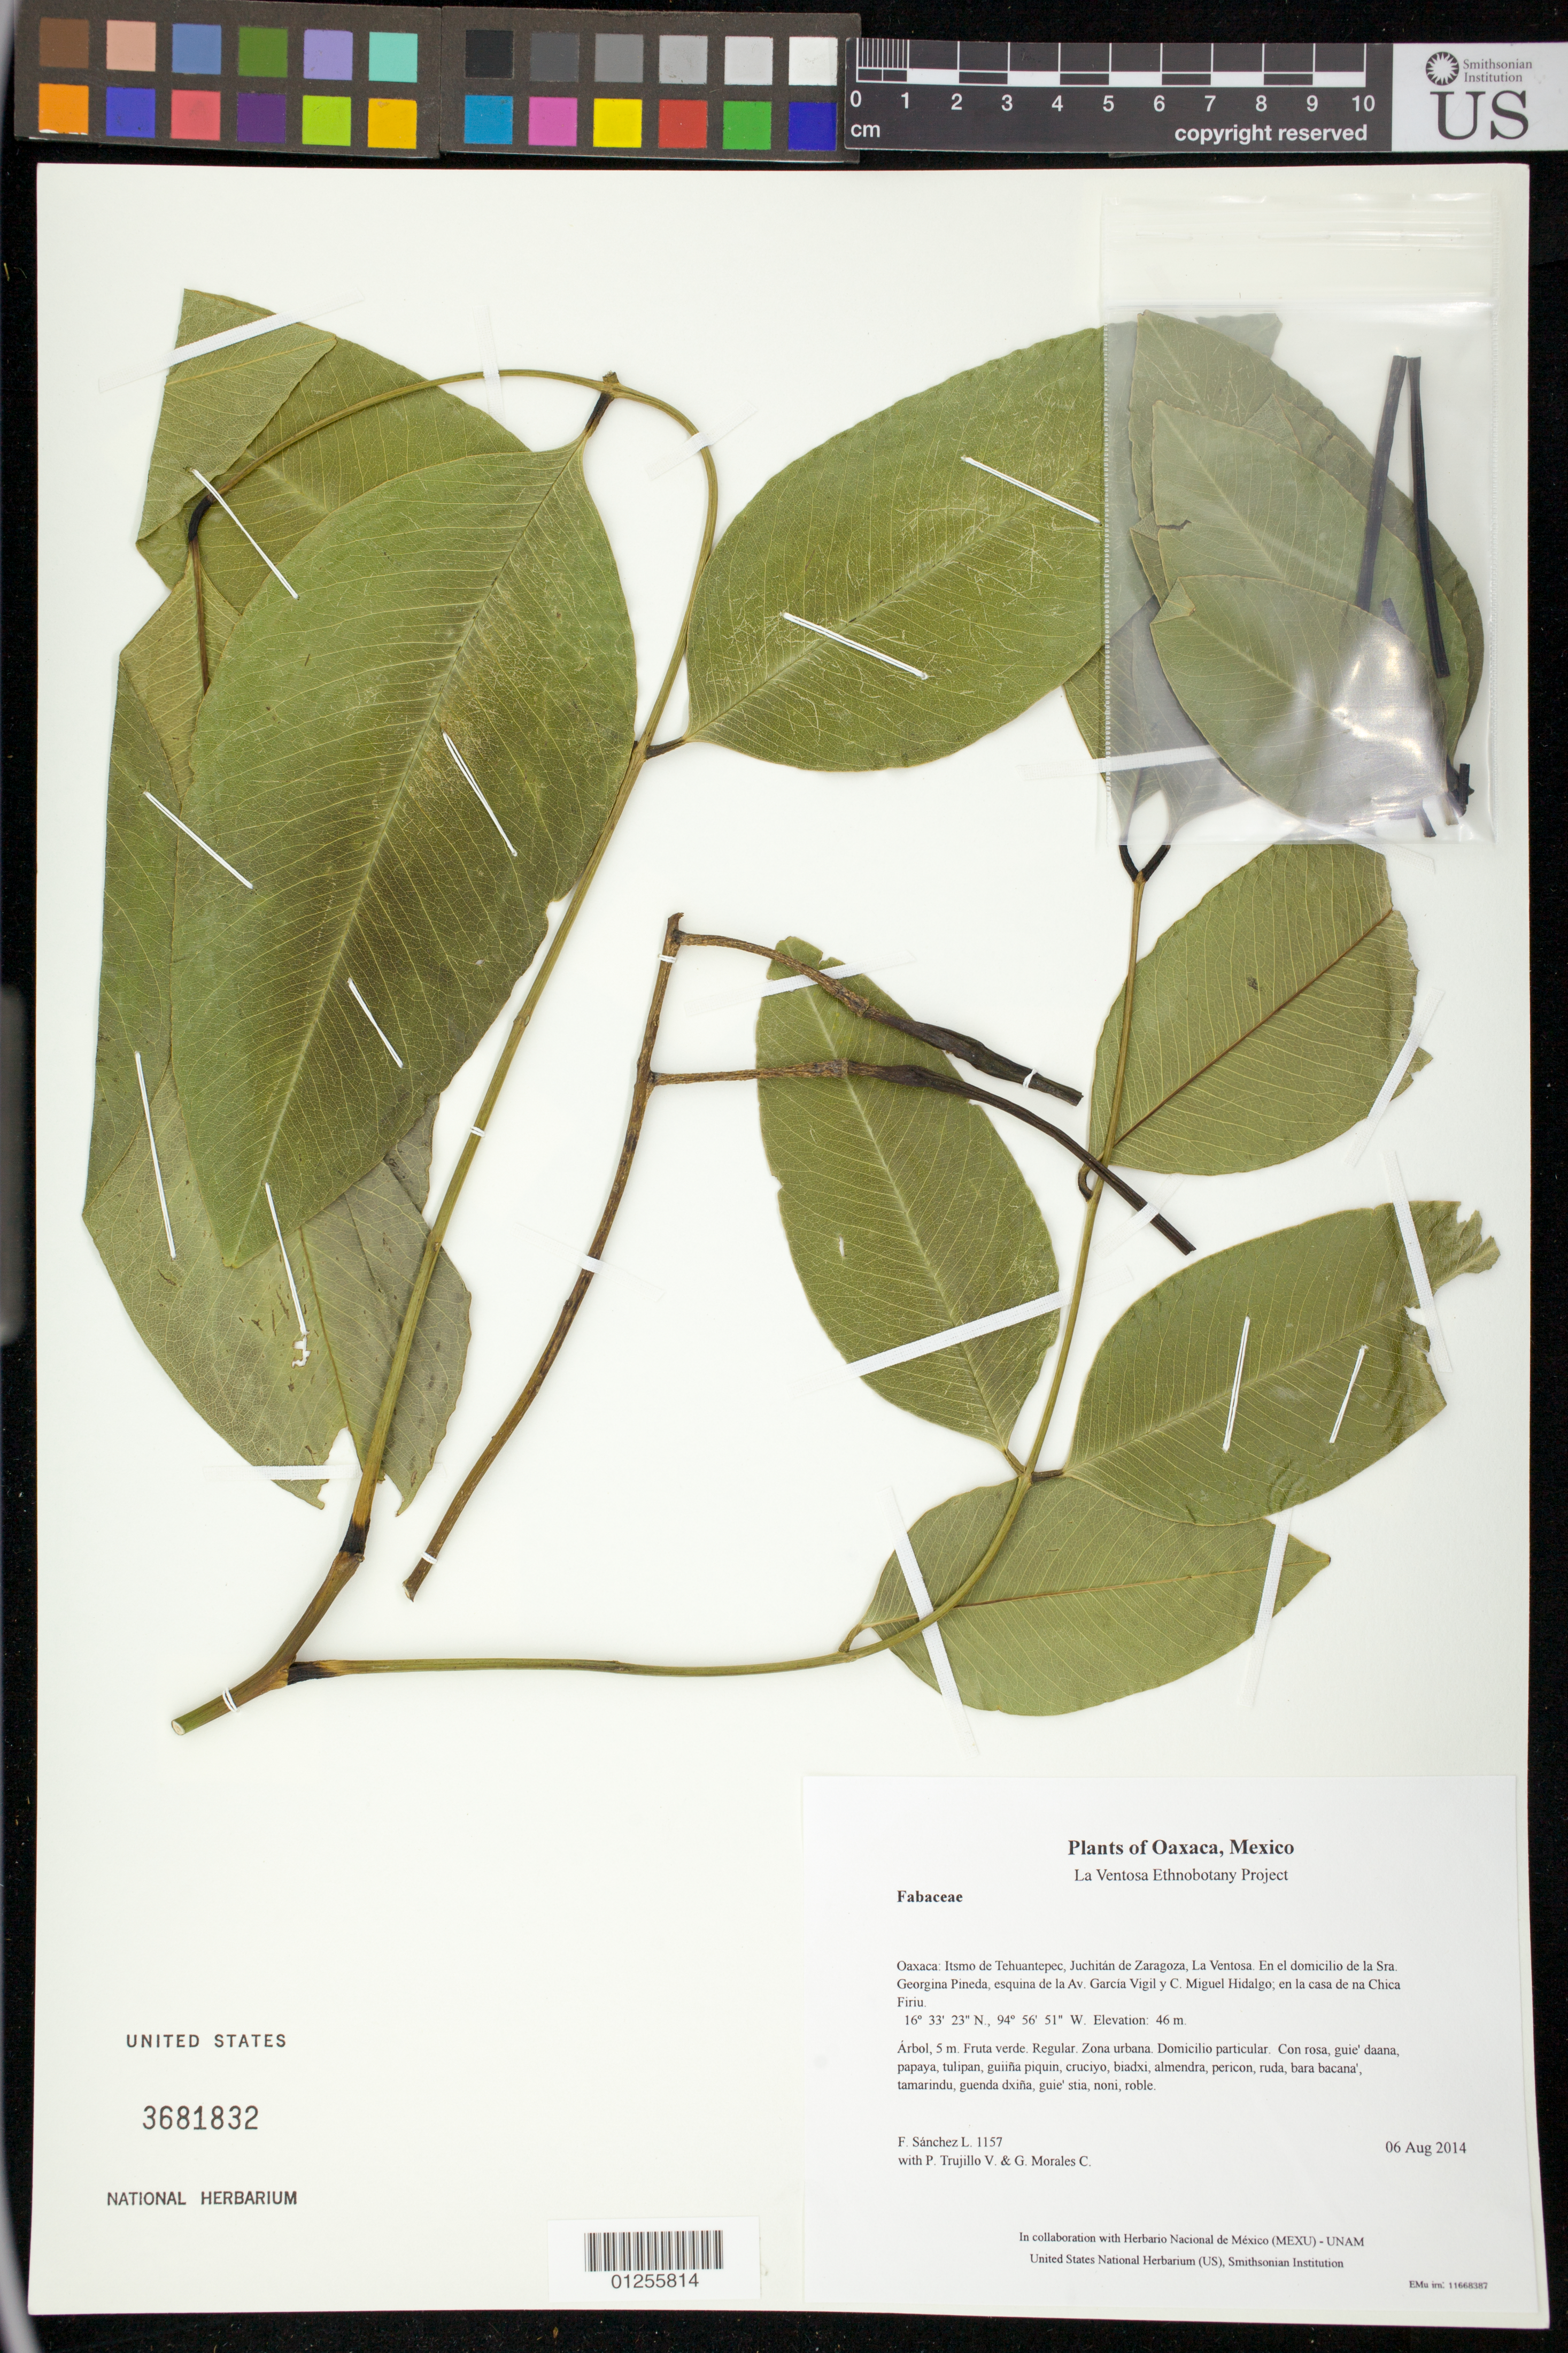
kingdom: Plantae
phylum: Tracheophyta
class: Magnoliopsida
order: Fabales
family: Fabaceae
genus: Cassia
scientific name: Cassia fistula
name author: L.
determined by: Velasco G., Kenia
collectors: F. Sánchez L., P. Trujillo V. & G. Morales C.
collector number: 1157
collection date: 2014-08-06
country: Mexico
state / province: Oaxaca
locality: Itsmo de Tehuantepec, Juchitán de Zaragoza, La Ventosa. En el domicilio de la Sra. Georgina Pineda, esquina de la Av. García Vigil y C. Miguel Hidalgo; en la casa de na Chica Firiu.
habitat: Zona urbana. Domicilio particular.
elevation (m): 46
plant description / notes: MEXU, US; Yaga. 5 m. Cuaananaxhi naga'. Nuu.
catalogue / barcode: US 3681832